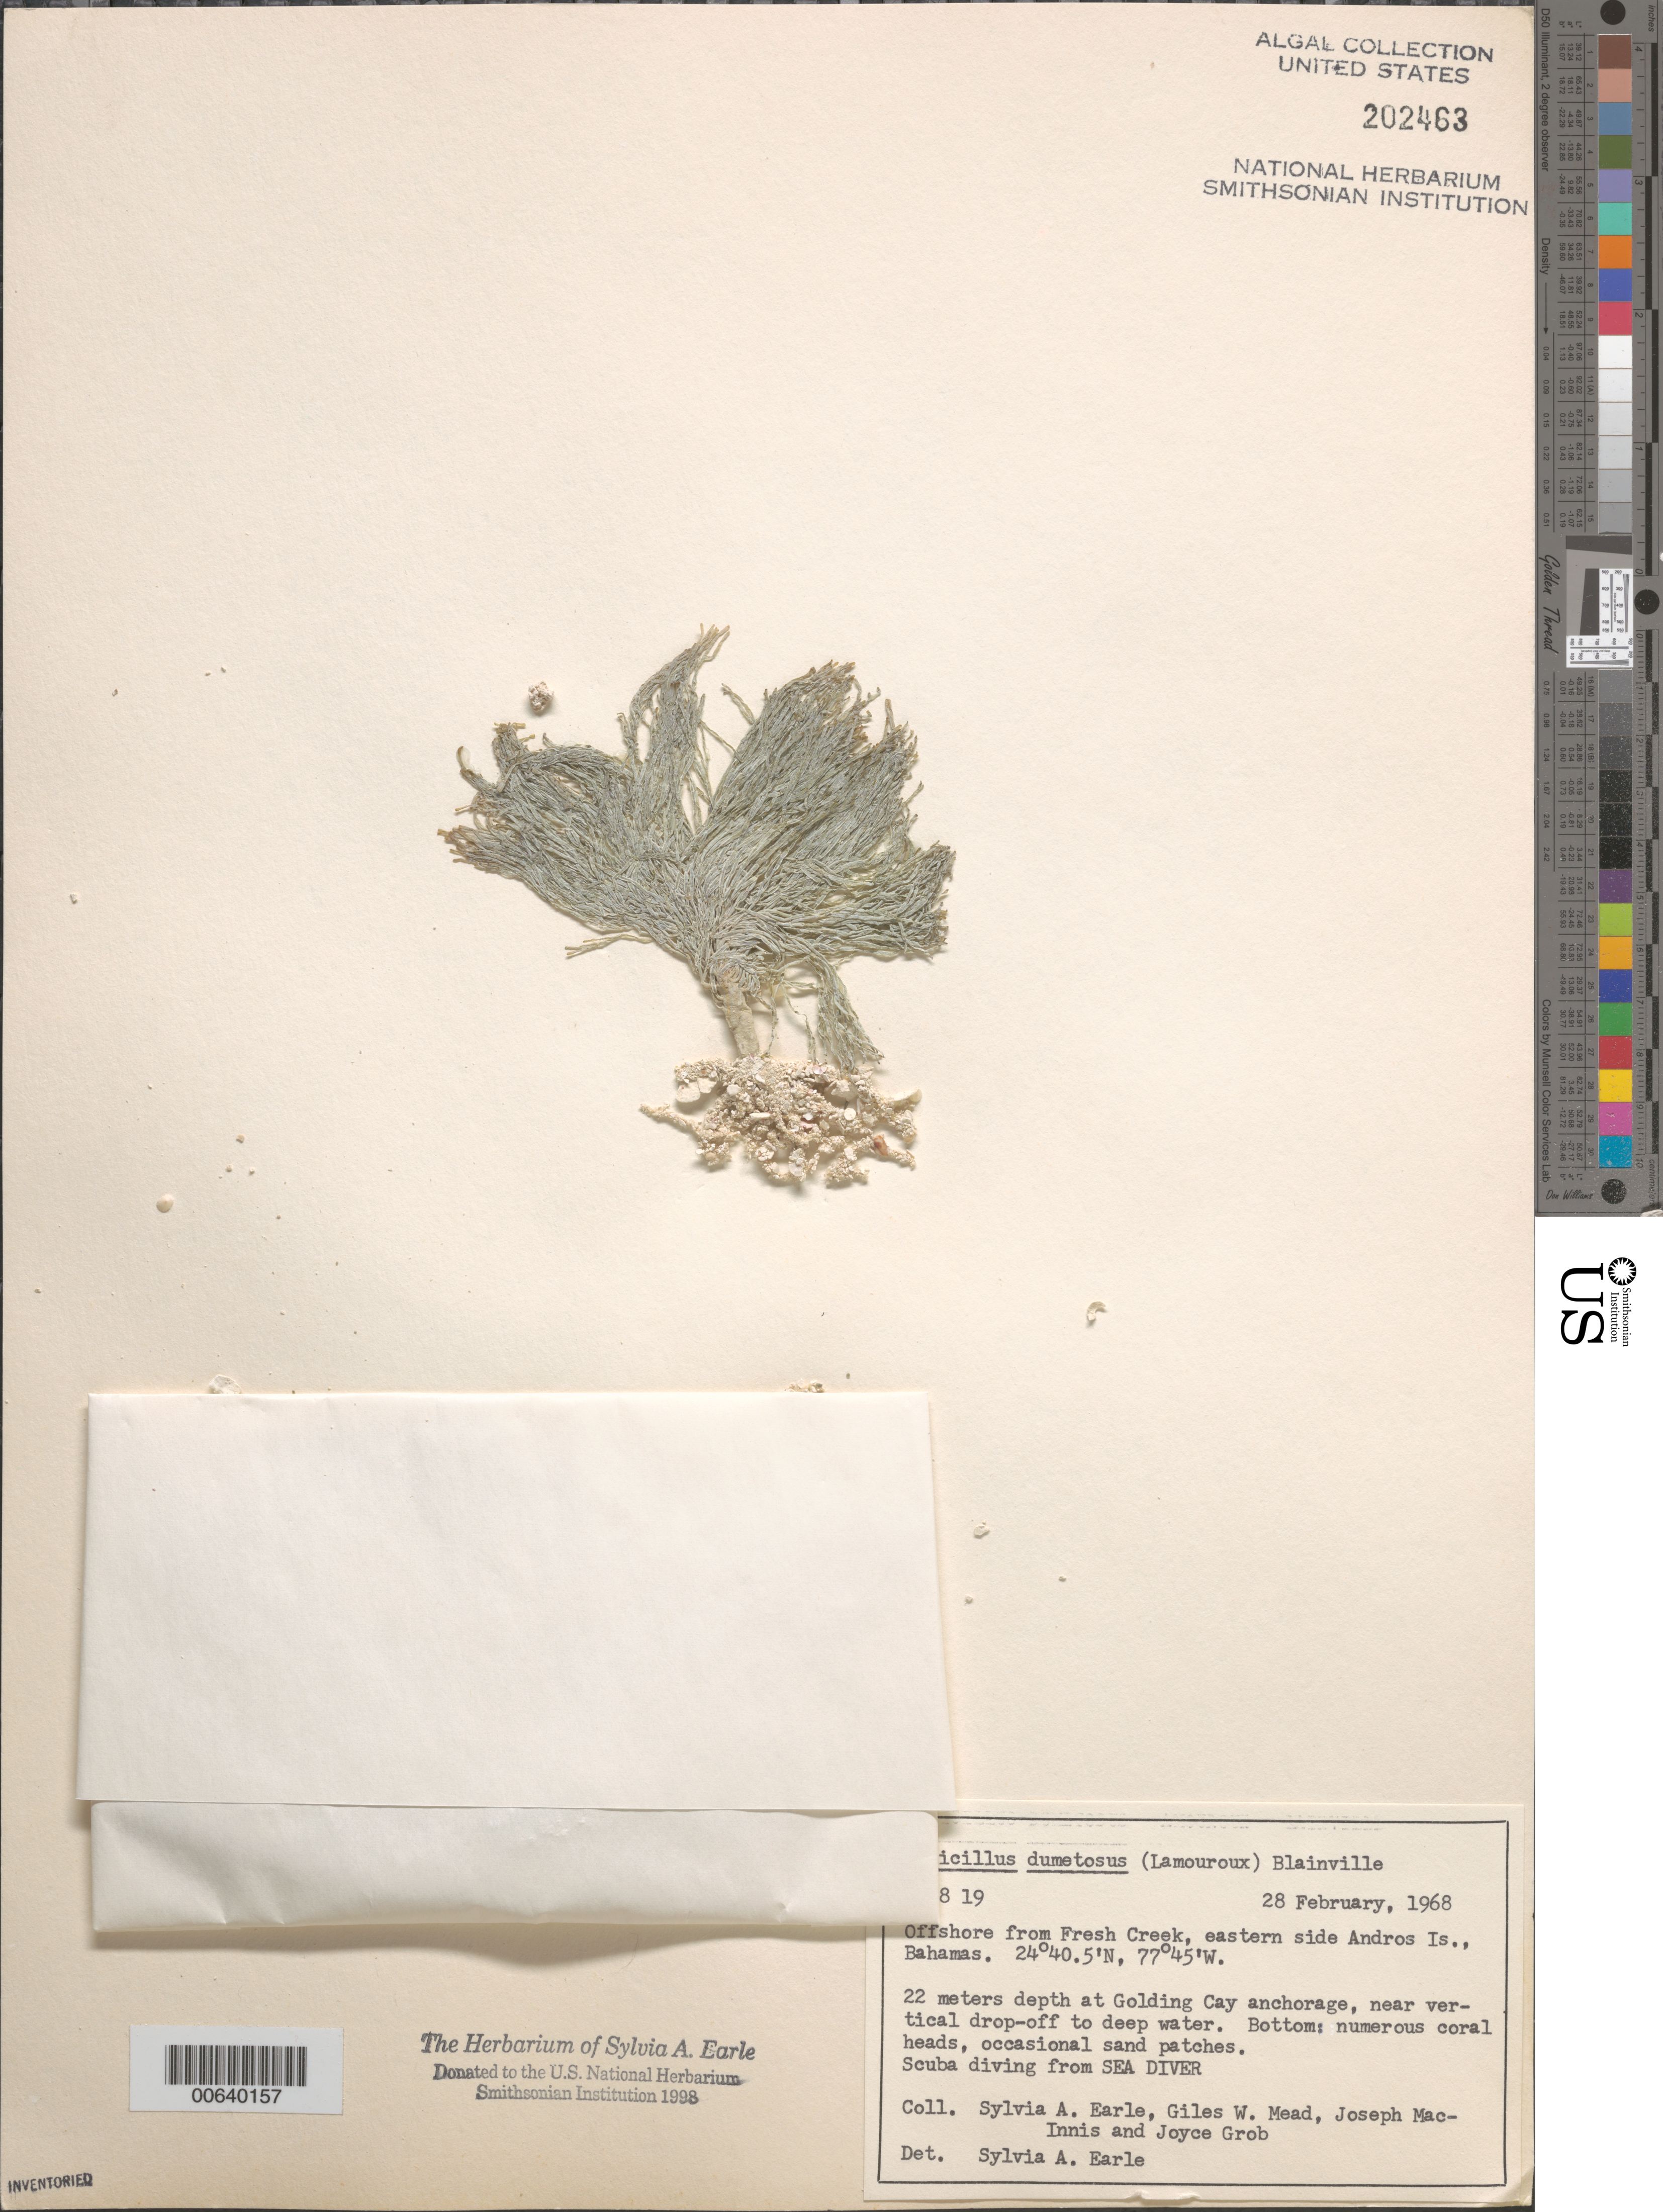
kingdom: Plantae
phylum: Chlorophyta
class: Ulvophyceae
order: Bryopsidales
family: Udoteaceae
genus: Penicillus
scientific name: Penicillus dumetosus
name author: (J.V.Lamouroux) Blainville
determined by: Earle, S. A.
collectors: S. A. Earle, G. W. Mead, J. MacInnis & J. Grob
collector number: Se 6819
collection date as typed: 28 Feb 1968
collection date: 1968-02-28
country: Bahamas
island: Andros Island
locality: Off Fresh Creek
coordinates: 24 40.5' N, 77 45' W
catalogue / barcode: US 202463